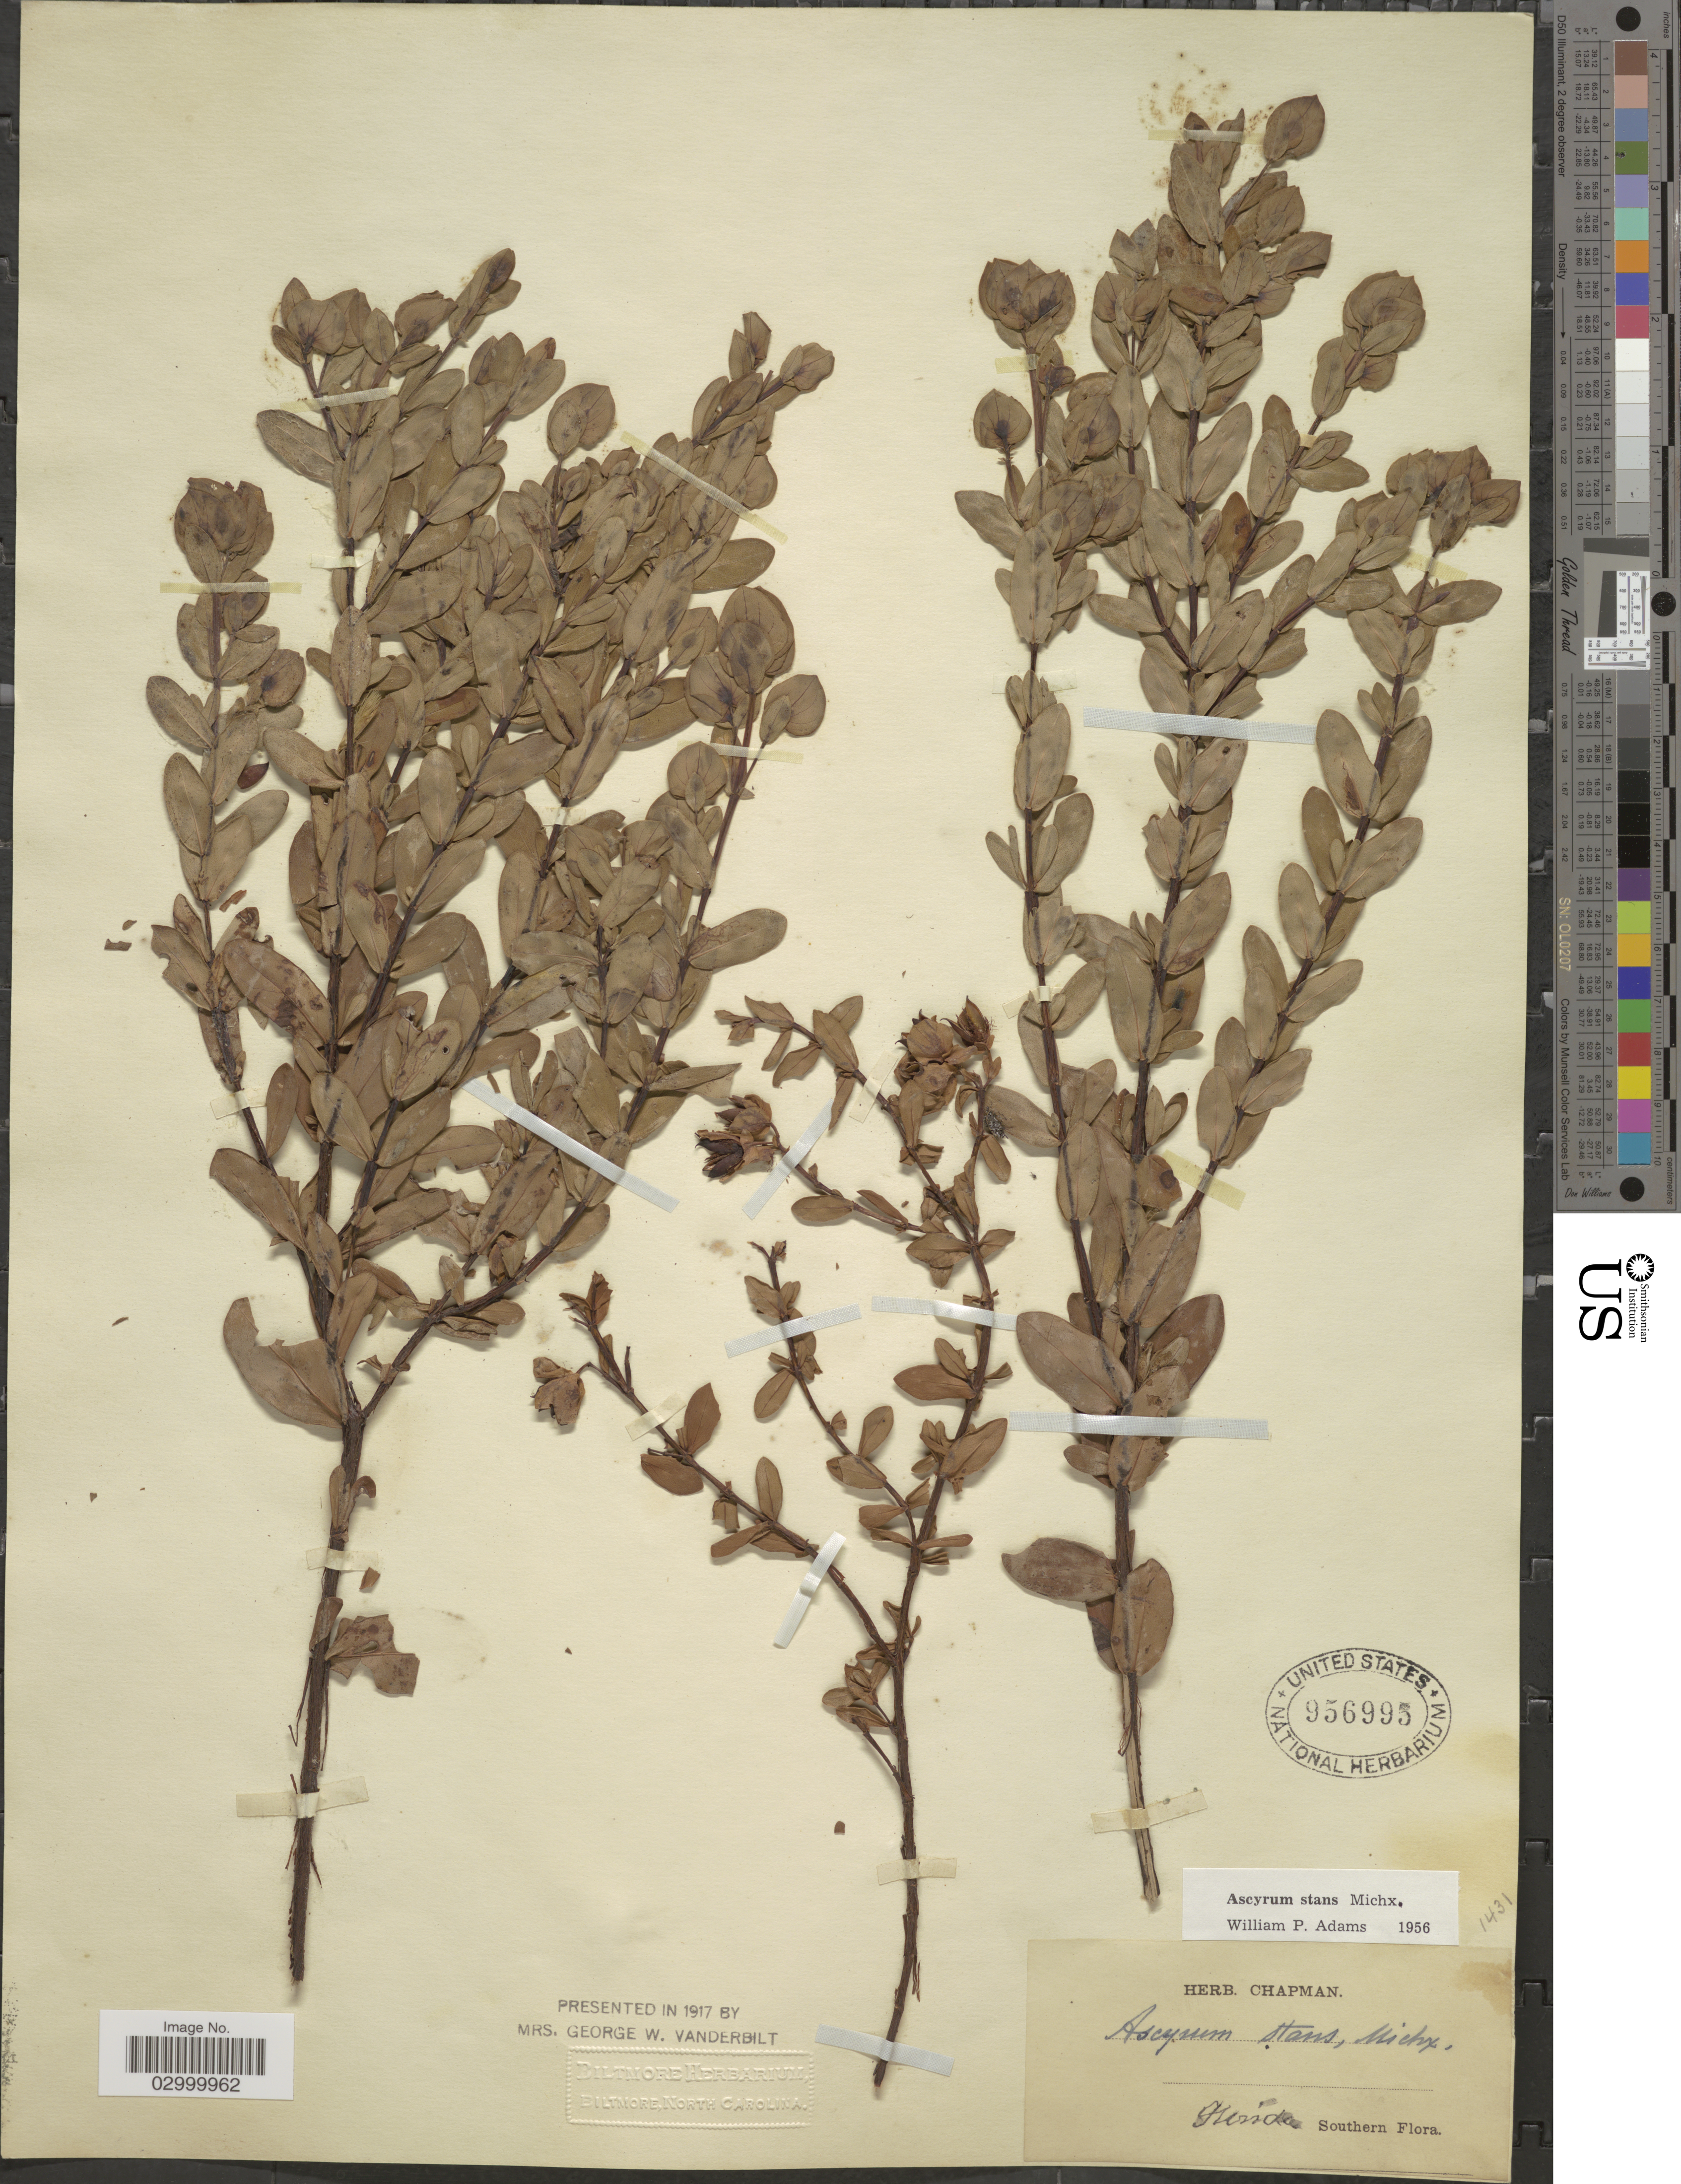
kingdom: Plantae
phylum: Tracheophyta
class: Magnoliopsida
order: Malpighiales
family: Hypericaceae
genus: Hypericum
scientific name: Hypericum crux-andreae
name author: (L.) Crantz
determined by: Strong, Mark T., (BOT), Smithsonian Institution - National Museum of Natural History (UNITED STATES)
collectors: ex herb. Chapman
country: United States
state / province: Florida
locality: Southern.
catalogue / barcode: US 956995